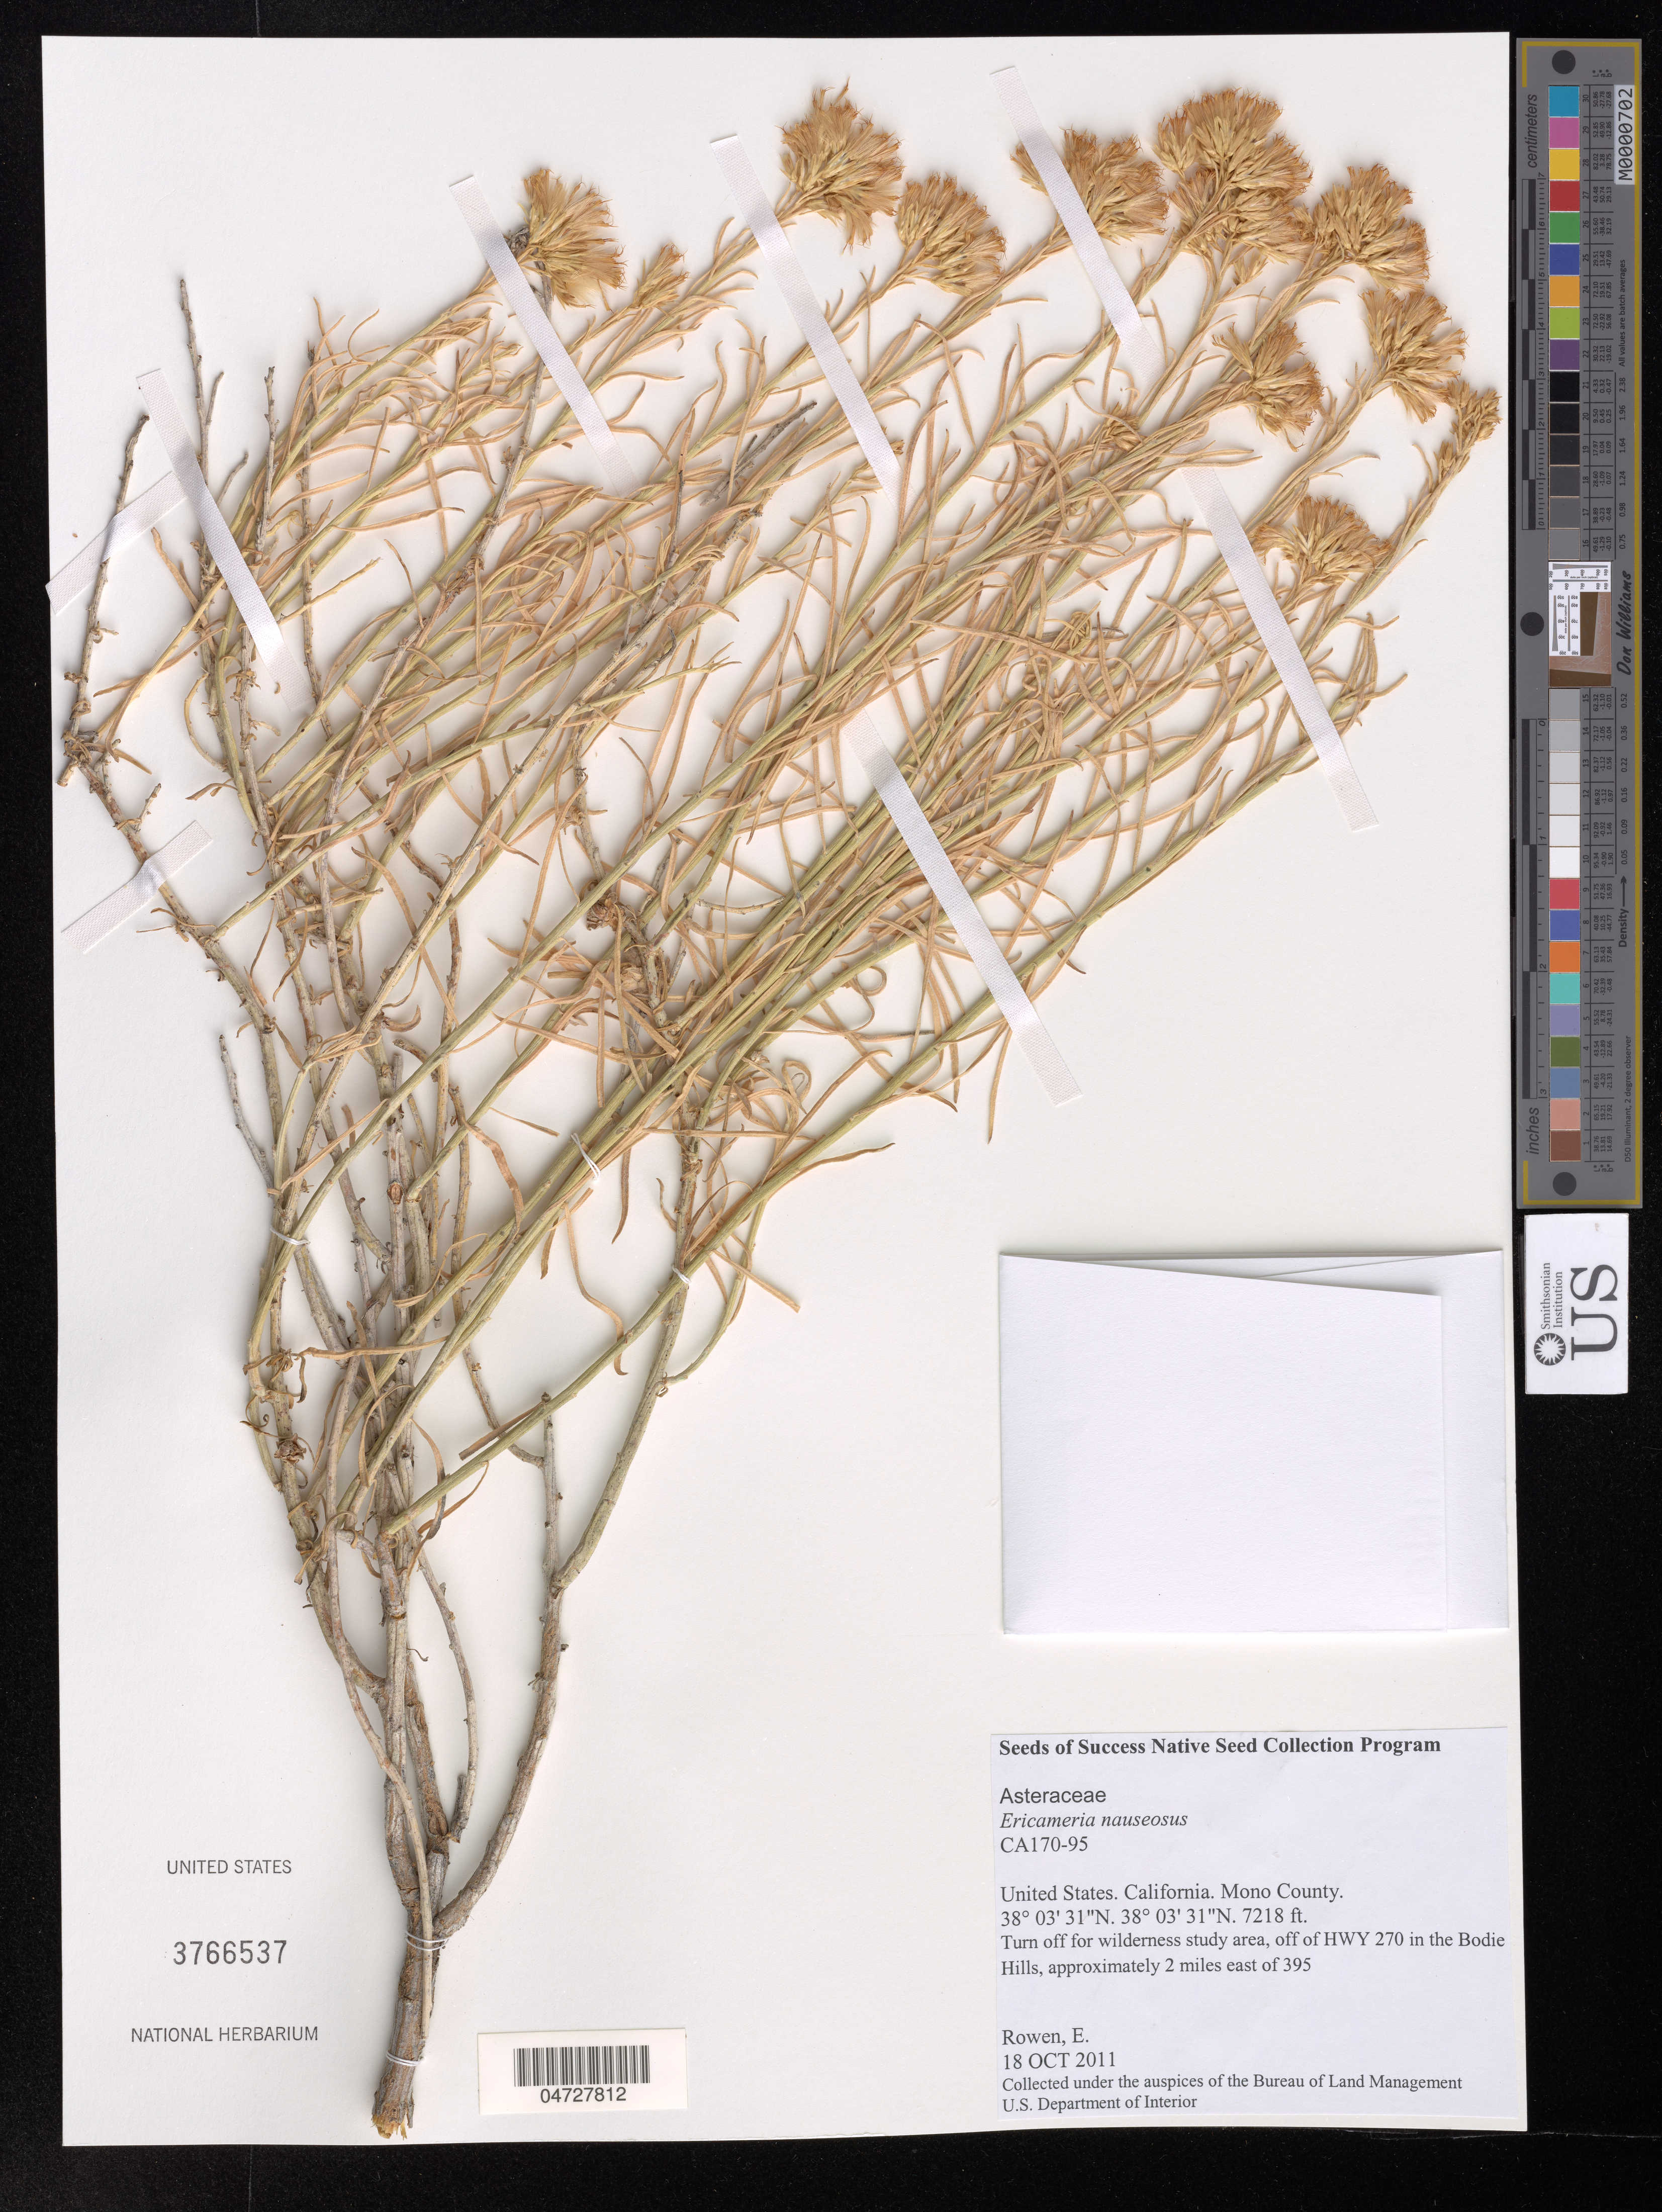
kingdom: Plantae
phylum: Tracheophyta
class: Magnoliopsida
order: Asterales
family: Asteraceae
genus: Ericameria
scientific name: Ericameria nauseosa var. nauseosa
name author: (Pall. ex Pursh) G.L. Nesom & G.I. Baird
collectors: E. Rowen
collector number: CA170-95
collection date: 2011-10-18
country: United States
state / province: California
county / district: Mono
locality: Off the HWY 270 in the Bodie Hills, approximately 2 miles east of 395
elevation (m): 2200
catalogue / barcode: US 3766537